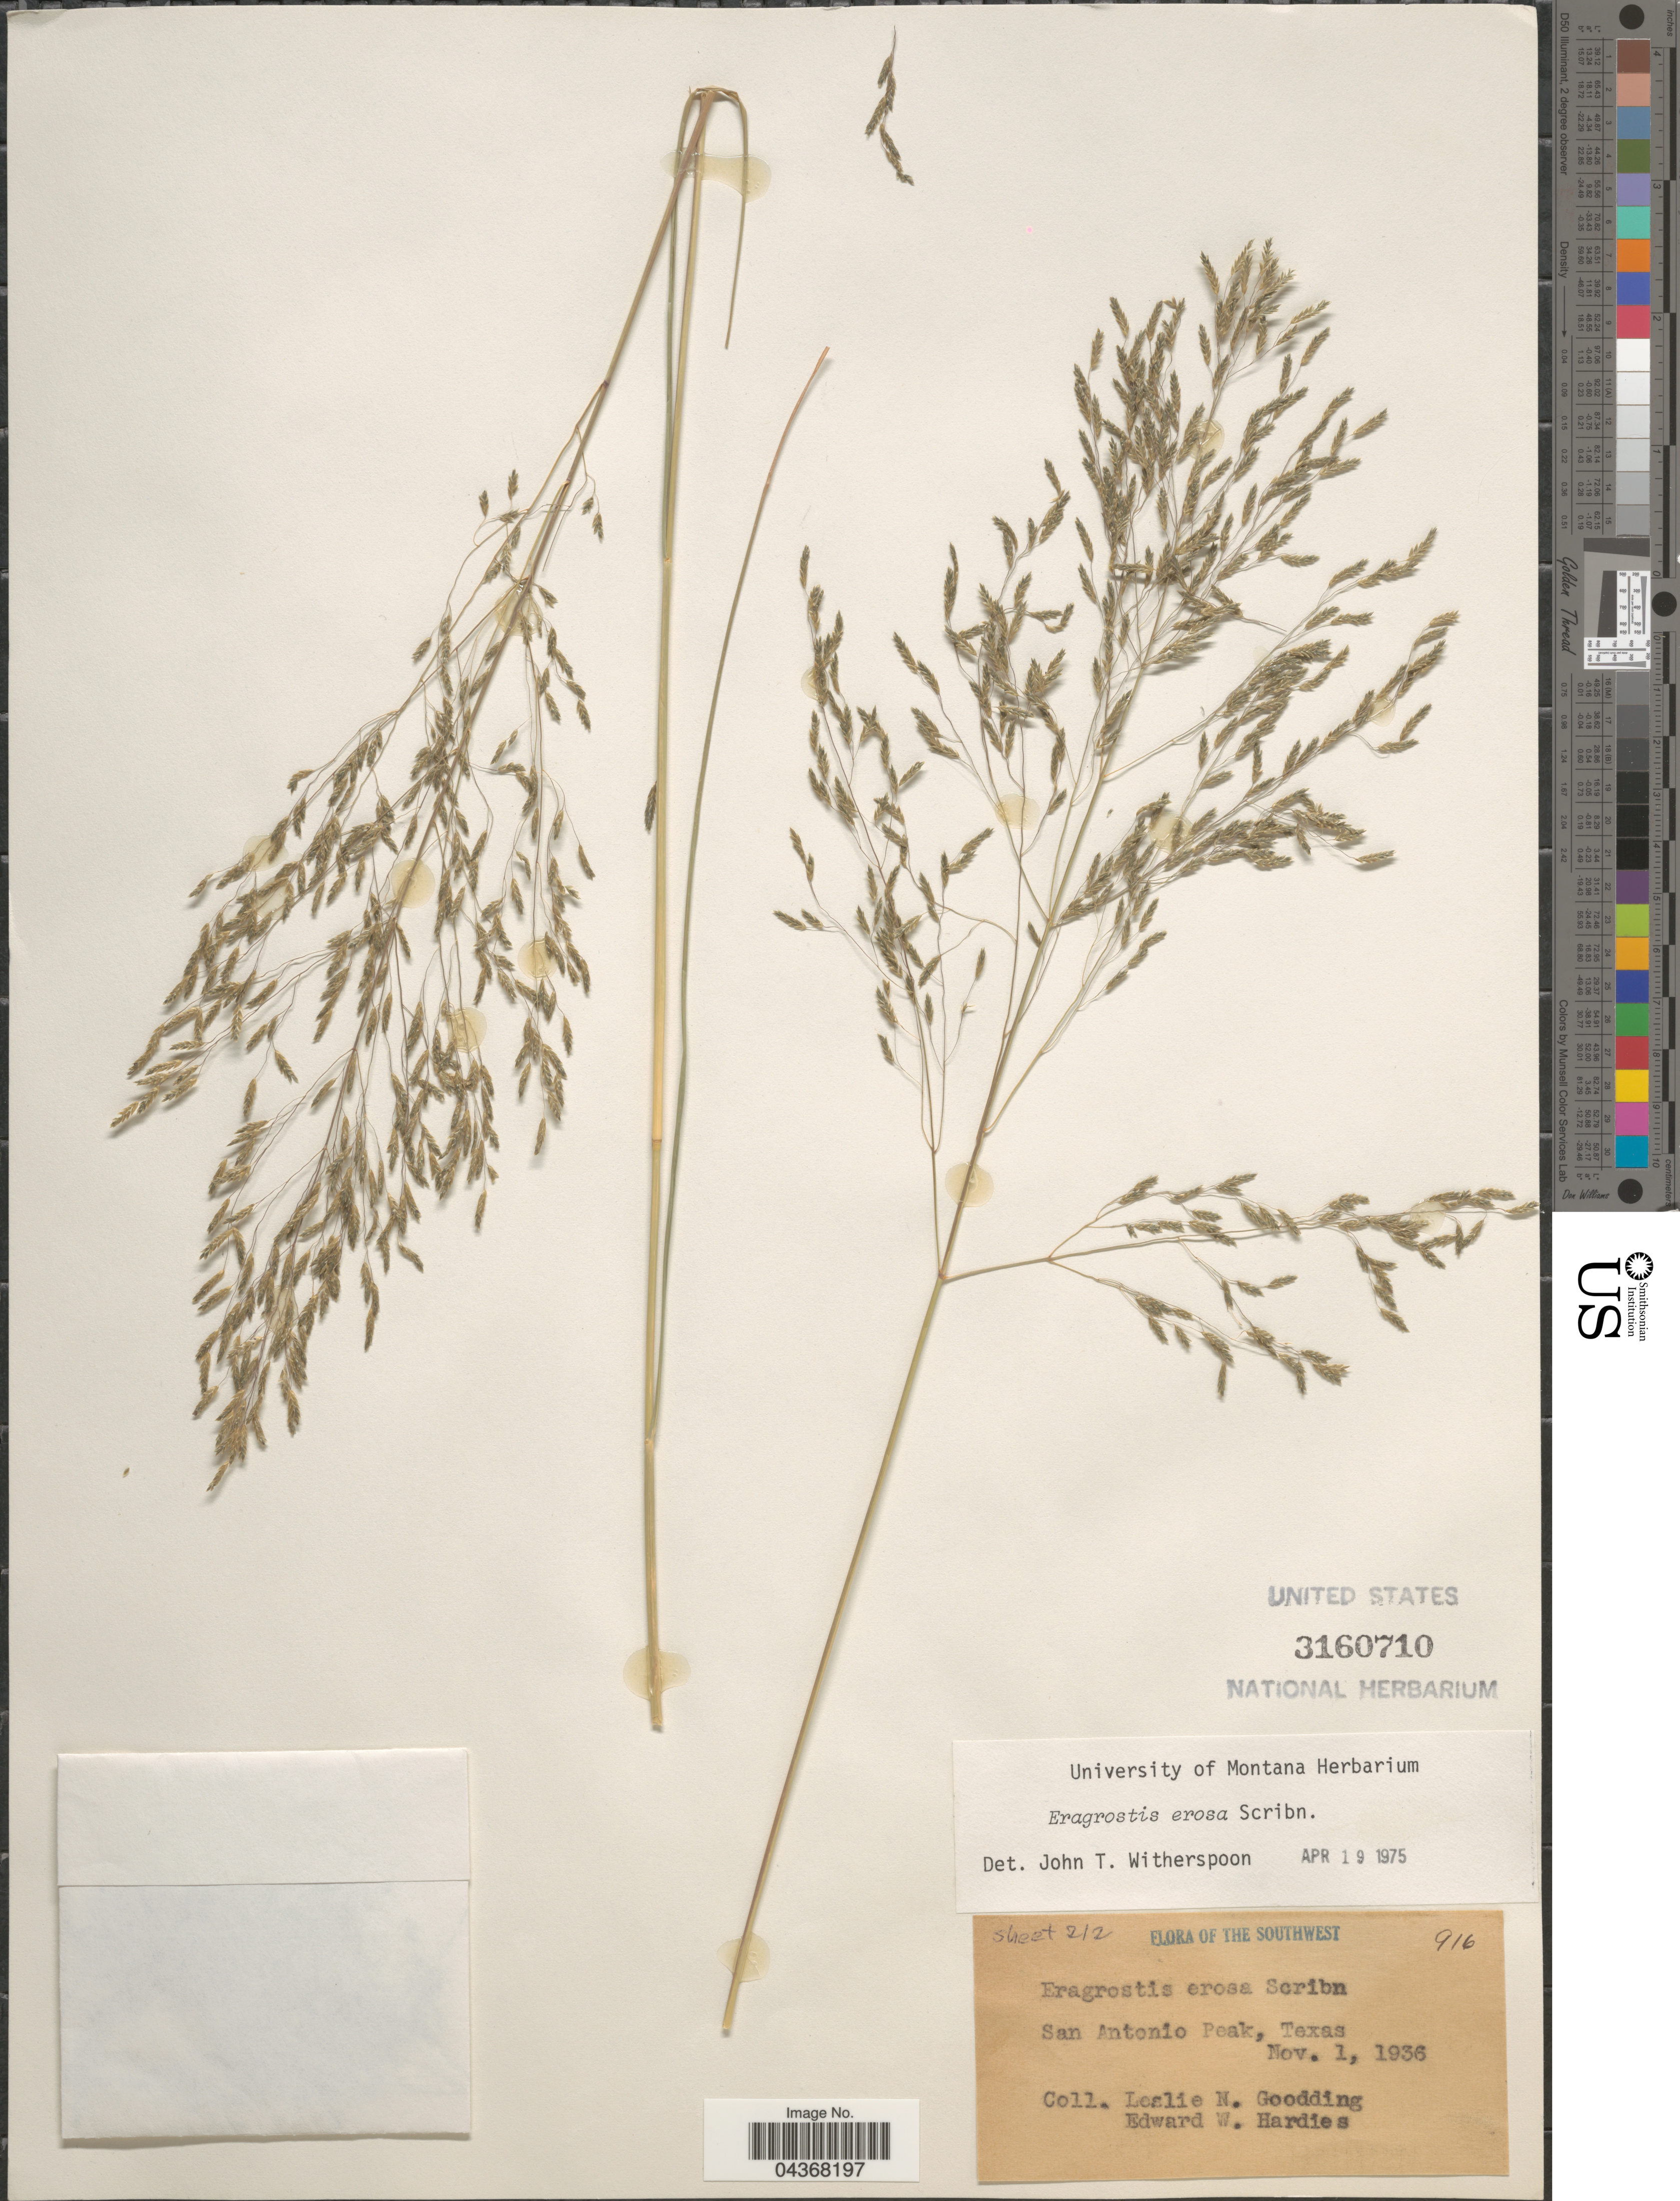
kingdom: Plantae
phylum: Tracheophyta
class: Liliopsida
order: Poales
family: Poaceae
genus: Eragrostis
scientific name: Eragrostis erosa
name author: Scribn. ex W.J. Beal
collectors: L. N. Goodding & Hardies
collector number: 916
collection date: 1936-11-01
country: United States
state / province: Texas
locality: The Southwest. San Antonio Peak.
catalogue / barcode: US 3160710